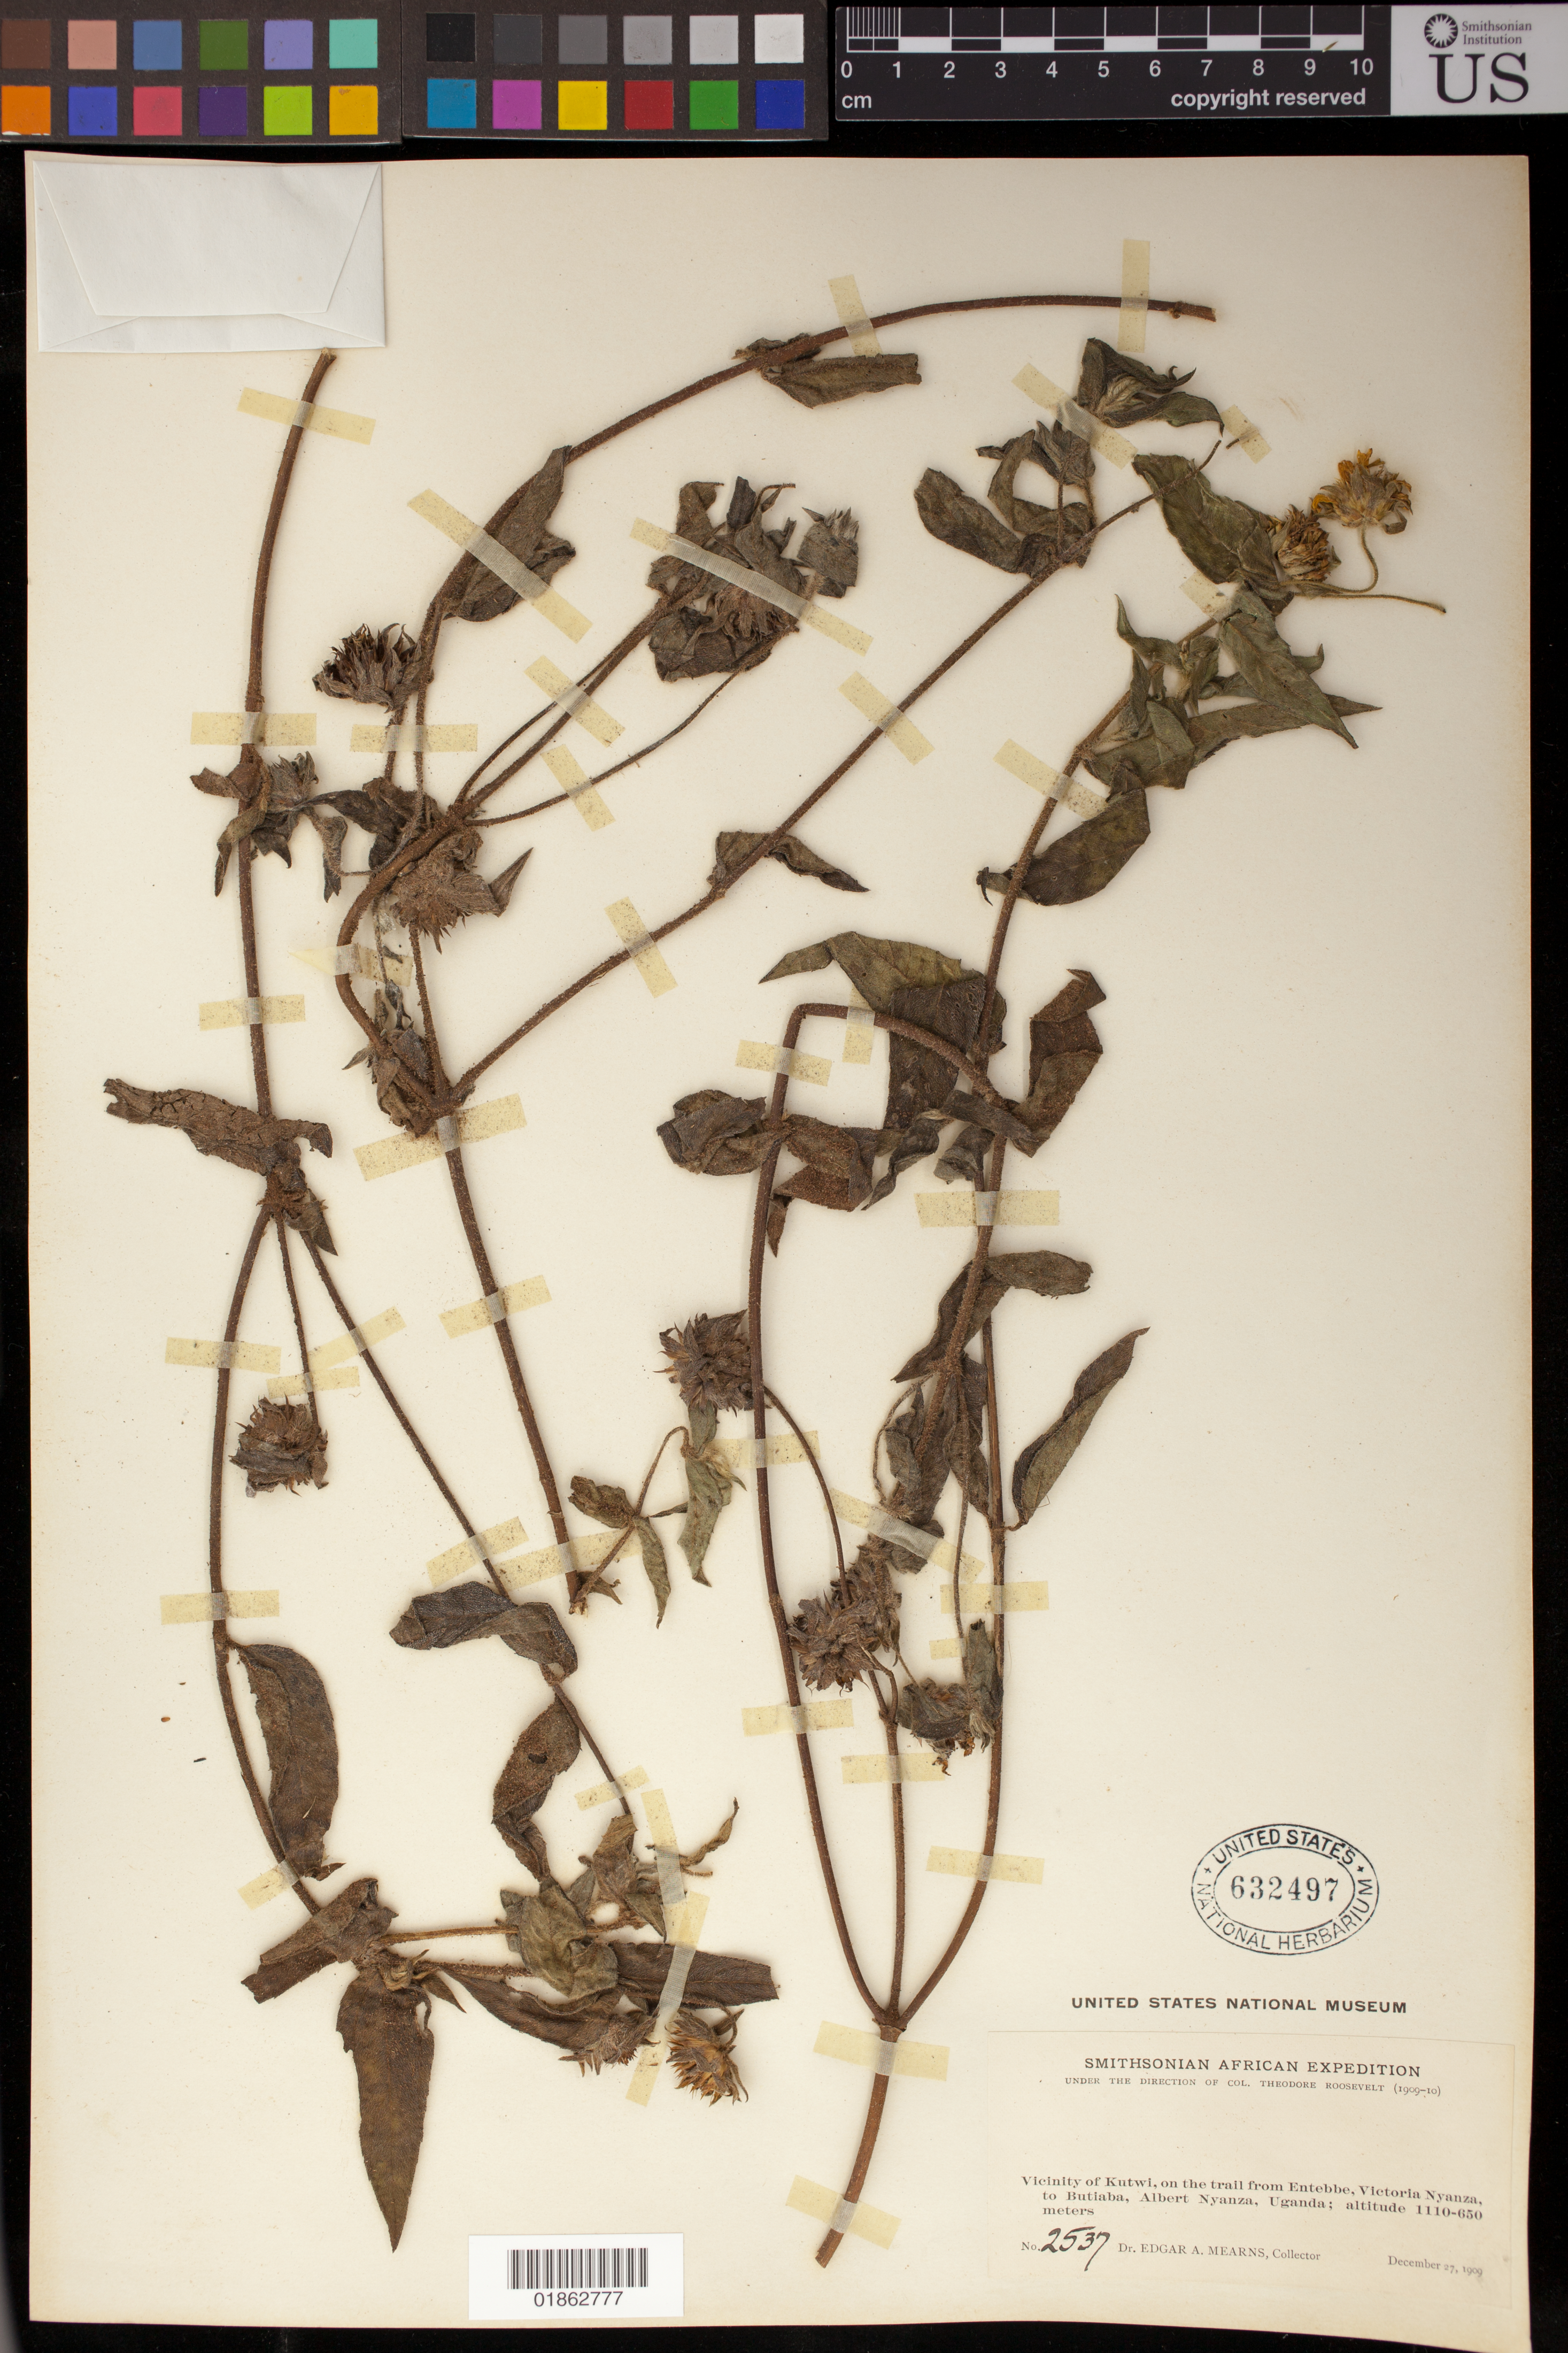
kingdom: Plantae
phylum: Tracheophyta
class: Magnoliopsida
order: Asterales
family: Asteraceae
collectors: E. A. Mearns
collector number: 2537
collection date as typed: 27 Dec 1909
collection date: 1909-12-27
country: Uganda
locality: Vicinity of Kutwi, on the trail from Entebbe, Victoria Nyanza, to Butiaba, Albert Nyanza, Uganda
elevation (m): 1110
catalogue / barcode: US 632497